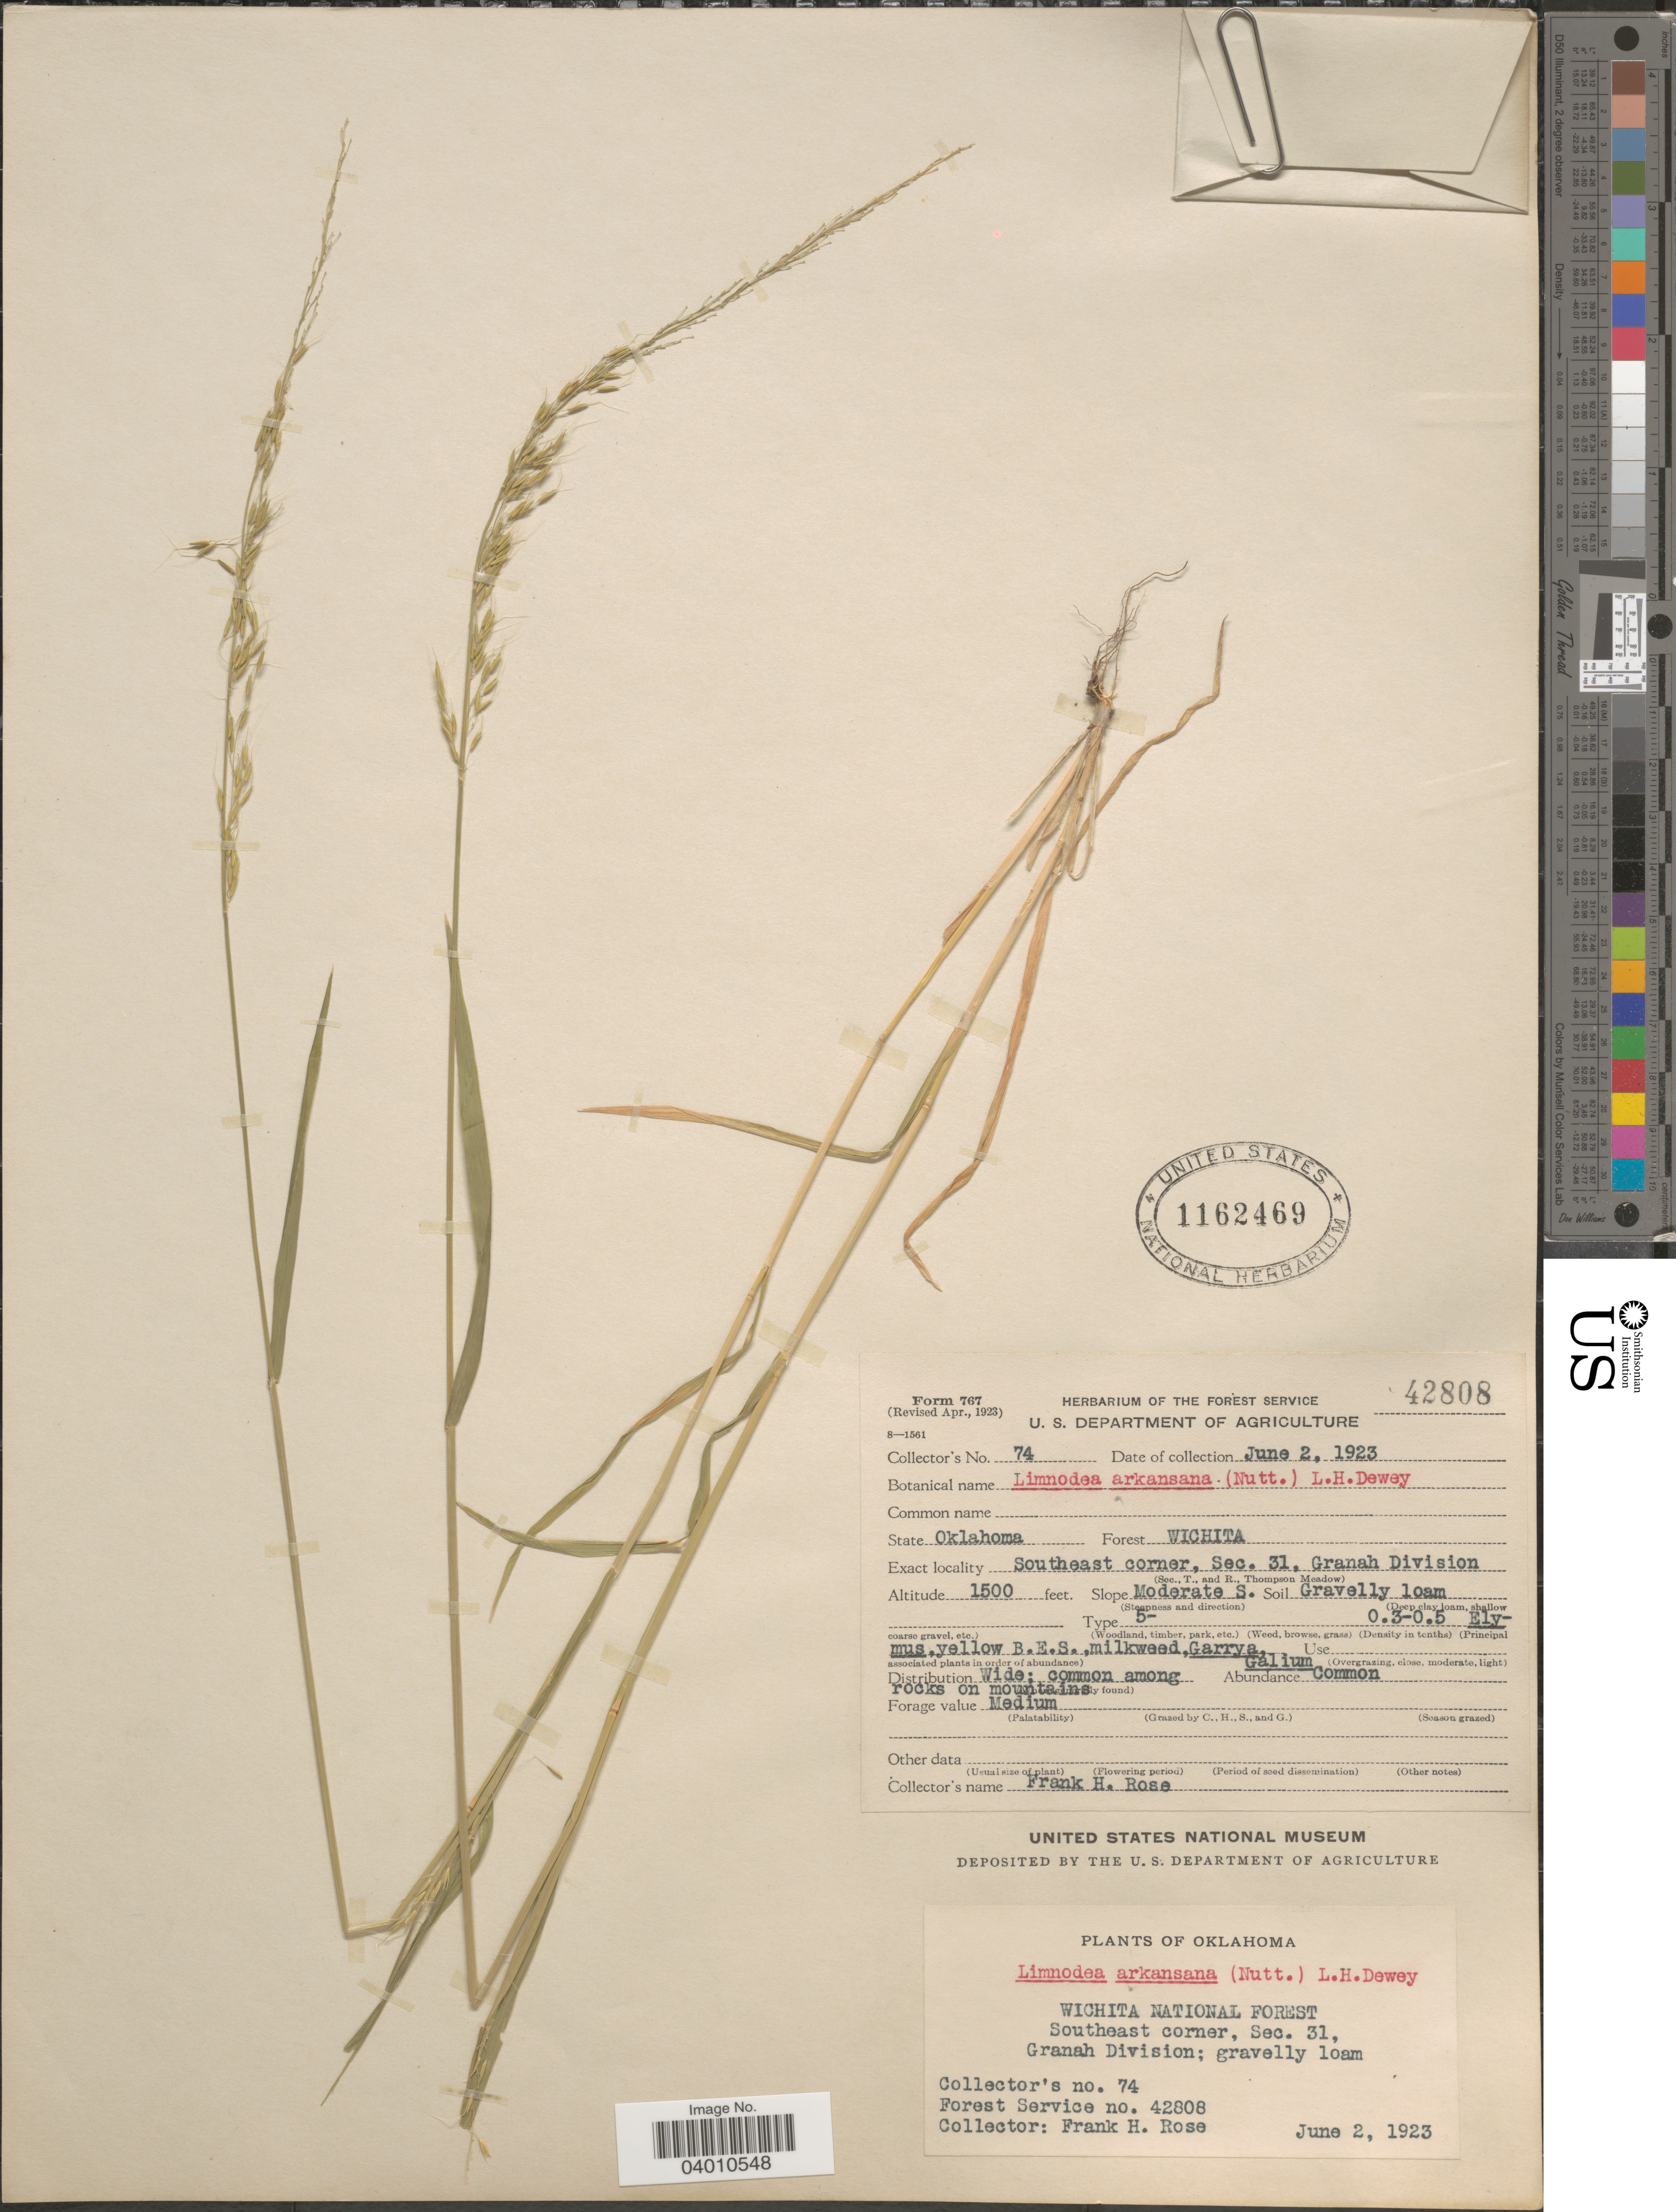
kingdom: Plantae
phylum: Tracheophyta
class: Liliopsida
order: Poales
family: Poaceae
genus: Limnodea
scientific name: Limnodea arkansana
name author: (Nutt.) L.H. Dewey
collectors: F. H. Rose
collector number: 74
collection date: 1923-06-02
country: United States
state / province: Oklahoma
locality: Forest Wichita. Southeast corner, Sec. 31, Granah Division.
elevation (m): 457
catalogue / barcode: US 1162469